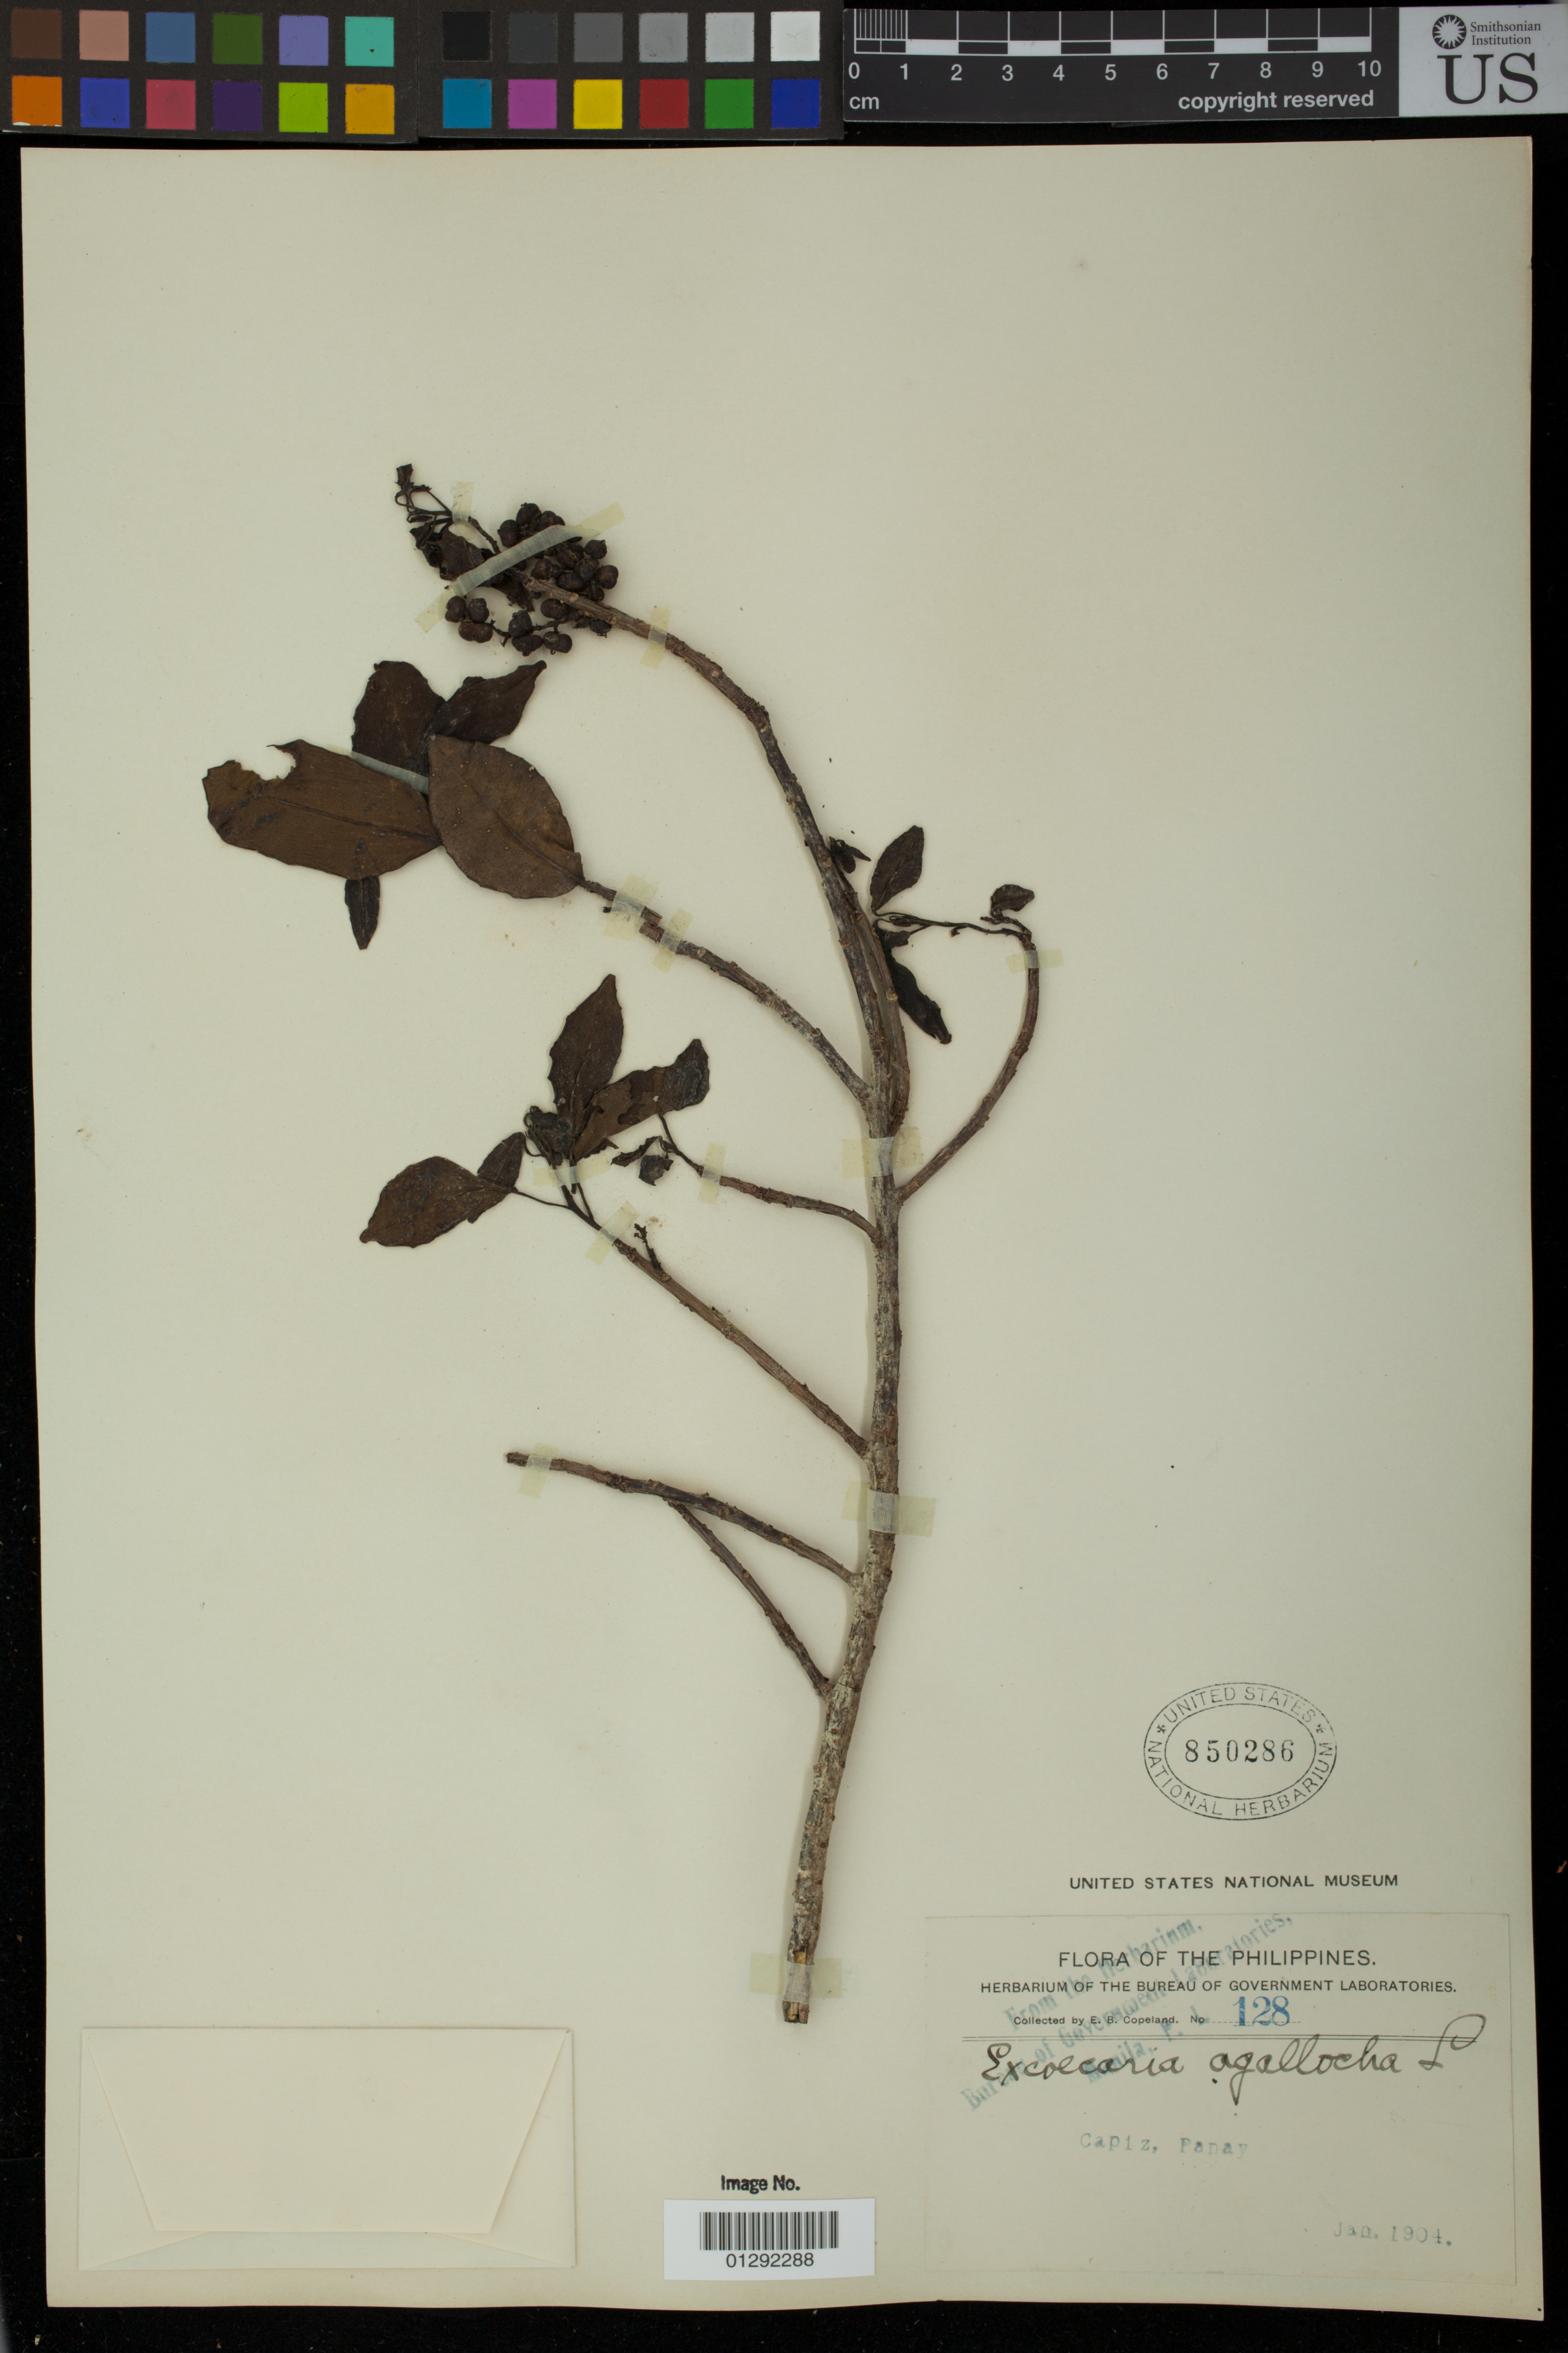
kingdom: Plantae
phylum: Tracheophyta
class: Magnoliopsida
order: Malpighiales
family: Euphorbiaceae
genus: Excoecaria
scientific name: Excoecaria agallocha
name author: L.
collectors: E. B. Copeland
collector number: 128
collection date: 1904-01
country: Philippines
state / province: Western Visayas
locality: Capiz, Panay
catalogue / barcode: US 850286